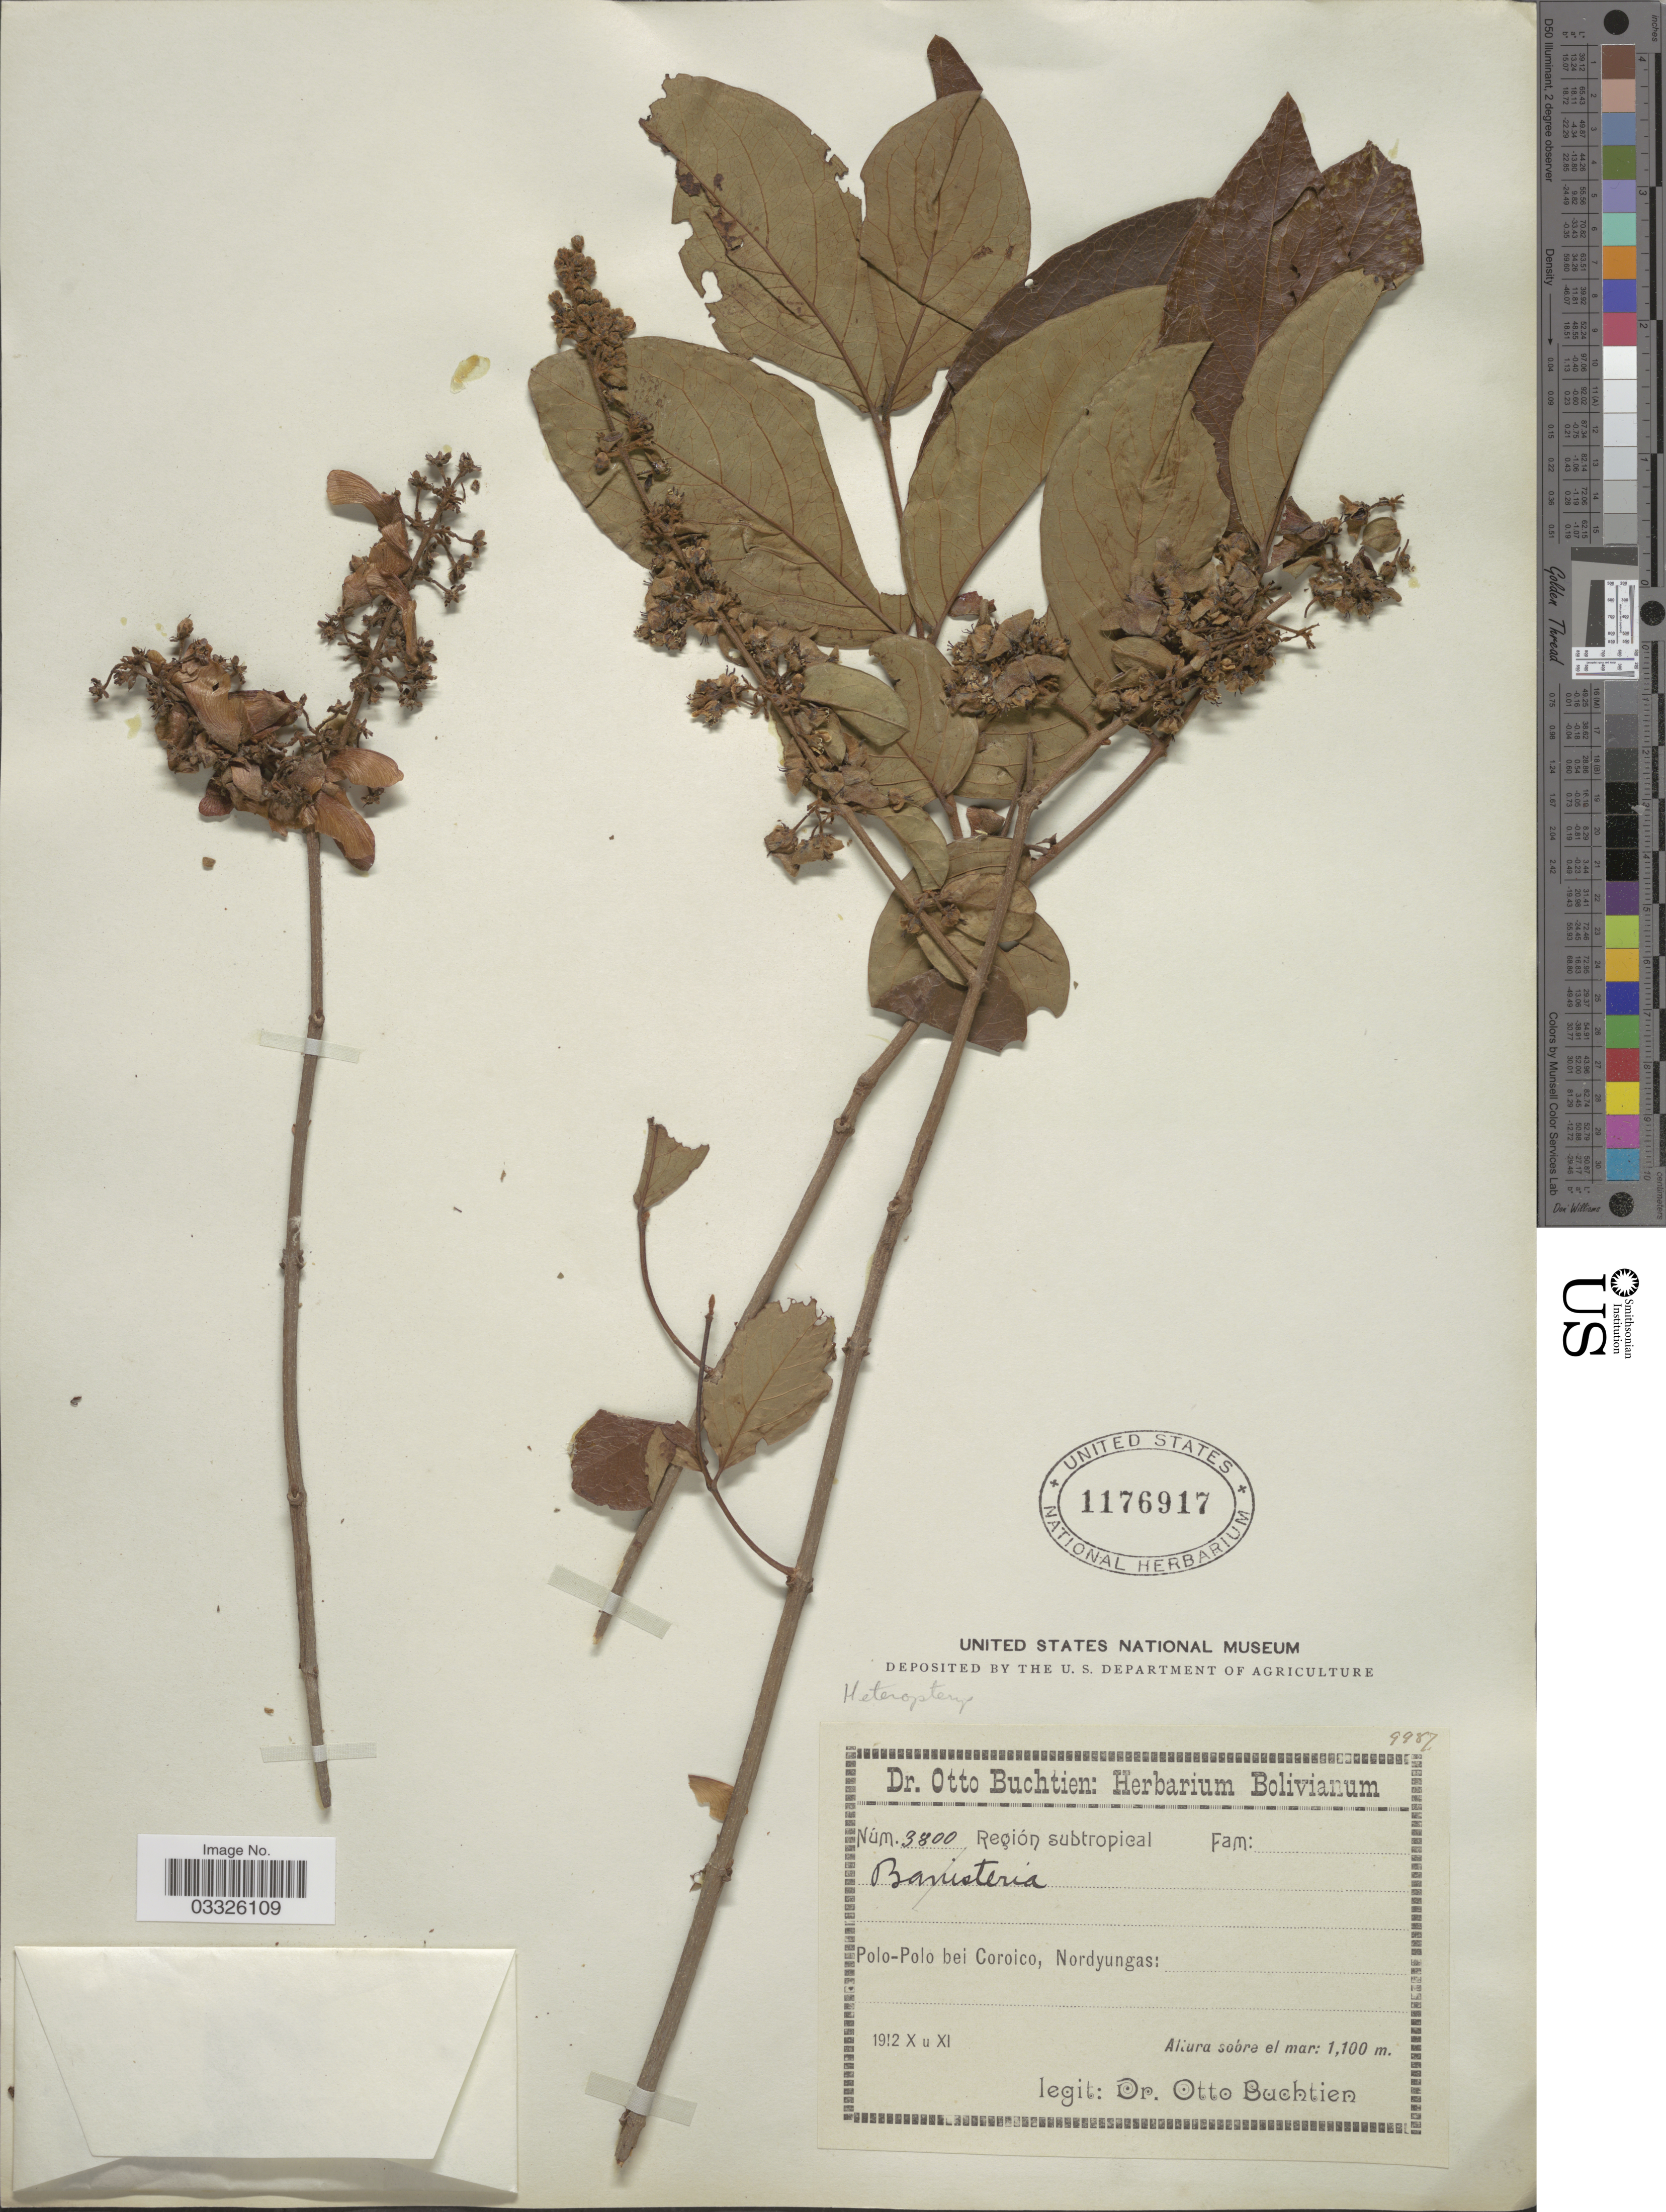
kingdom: Plantae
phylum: Tracheophyta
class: Magnoliopsida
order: Malpighiales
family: Malpighiaceae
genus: Heteropterys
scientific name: Heteropterys sp.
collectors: O. Buchtien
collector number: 3800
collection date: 1912-10/1912-11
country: Bolivia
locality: Polo-Polo bei Coroico, Nordyungas.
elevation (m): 1100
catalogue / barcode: US 1176917